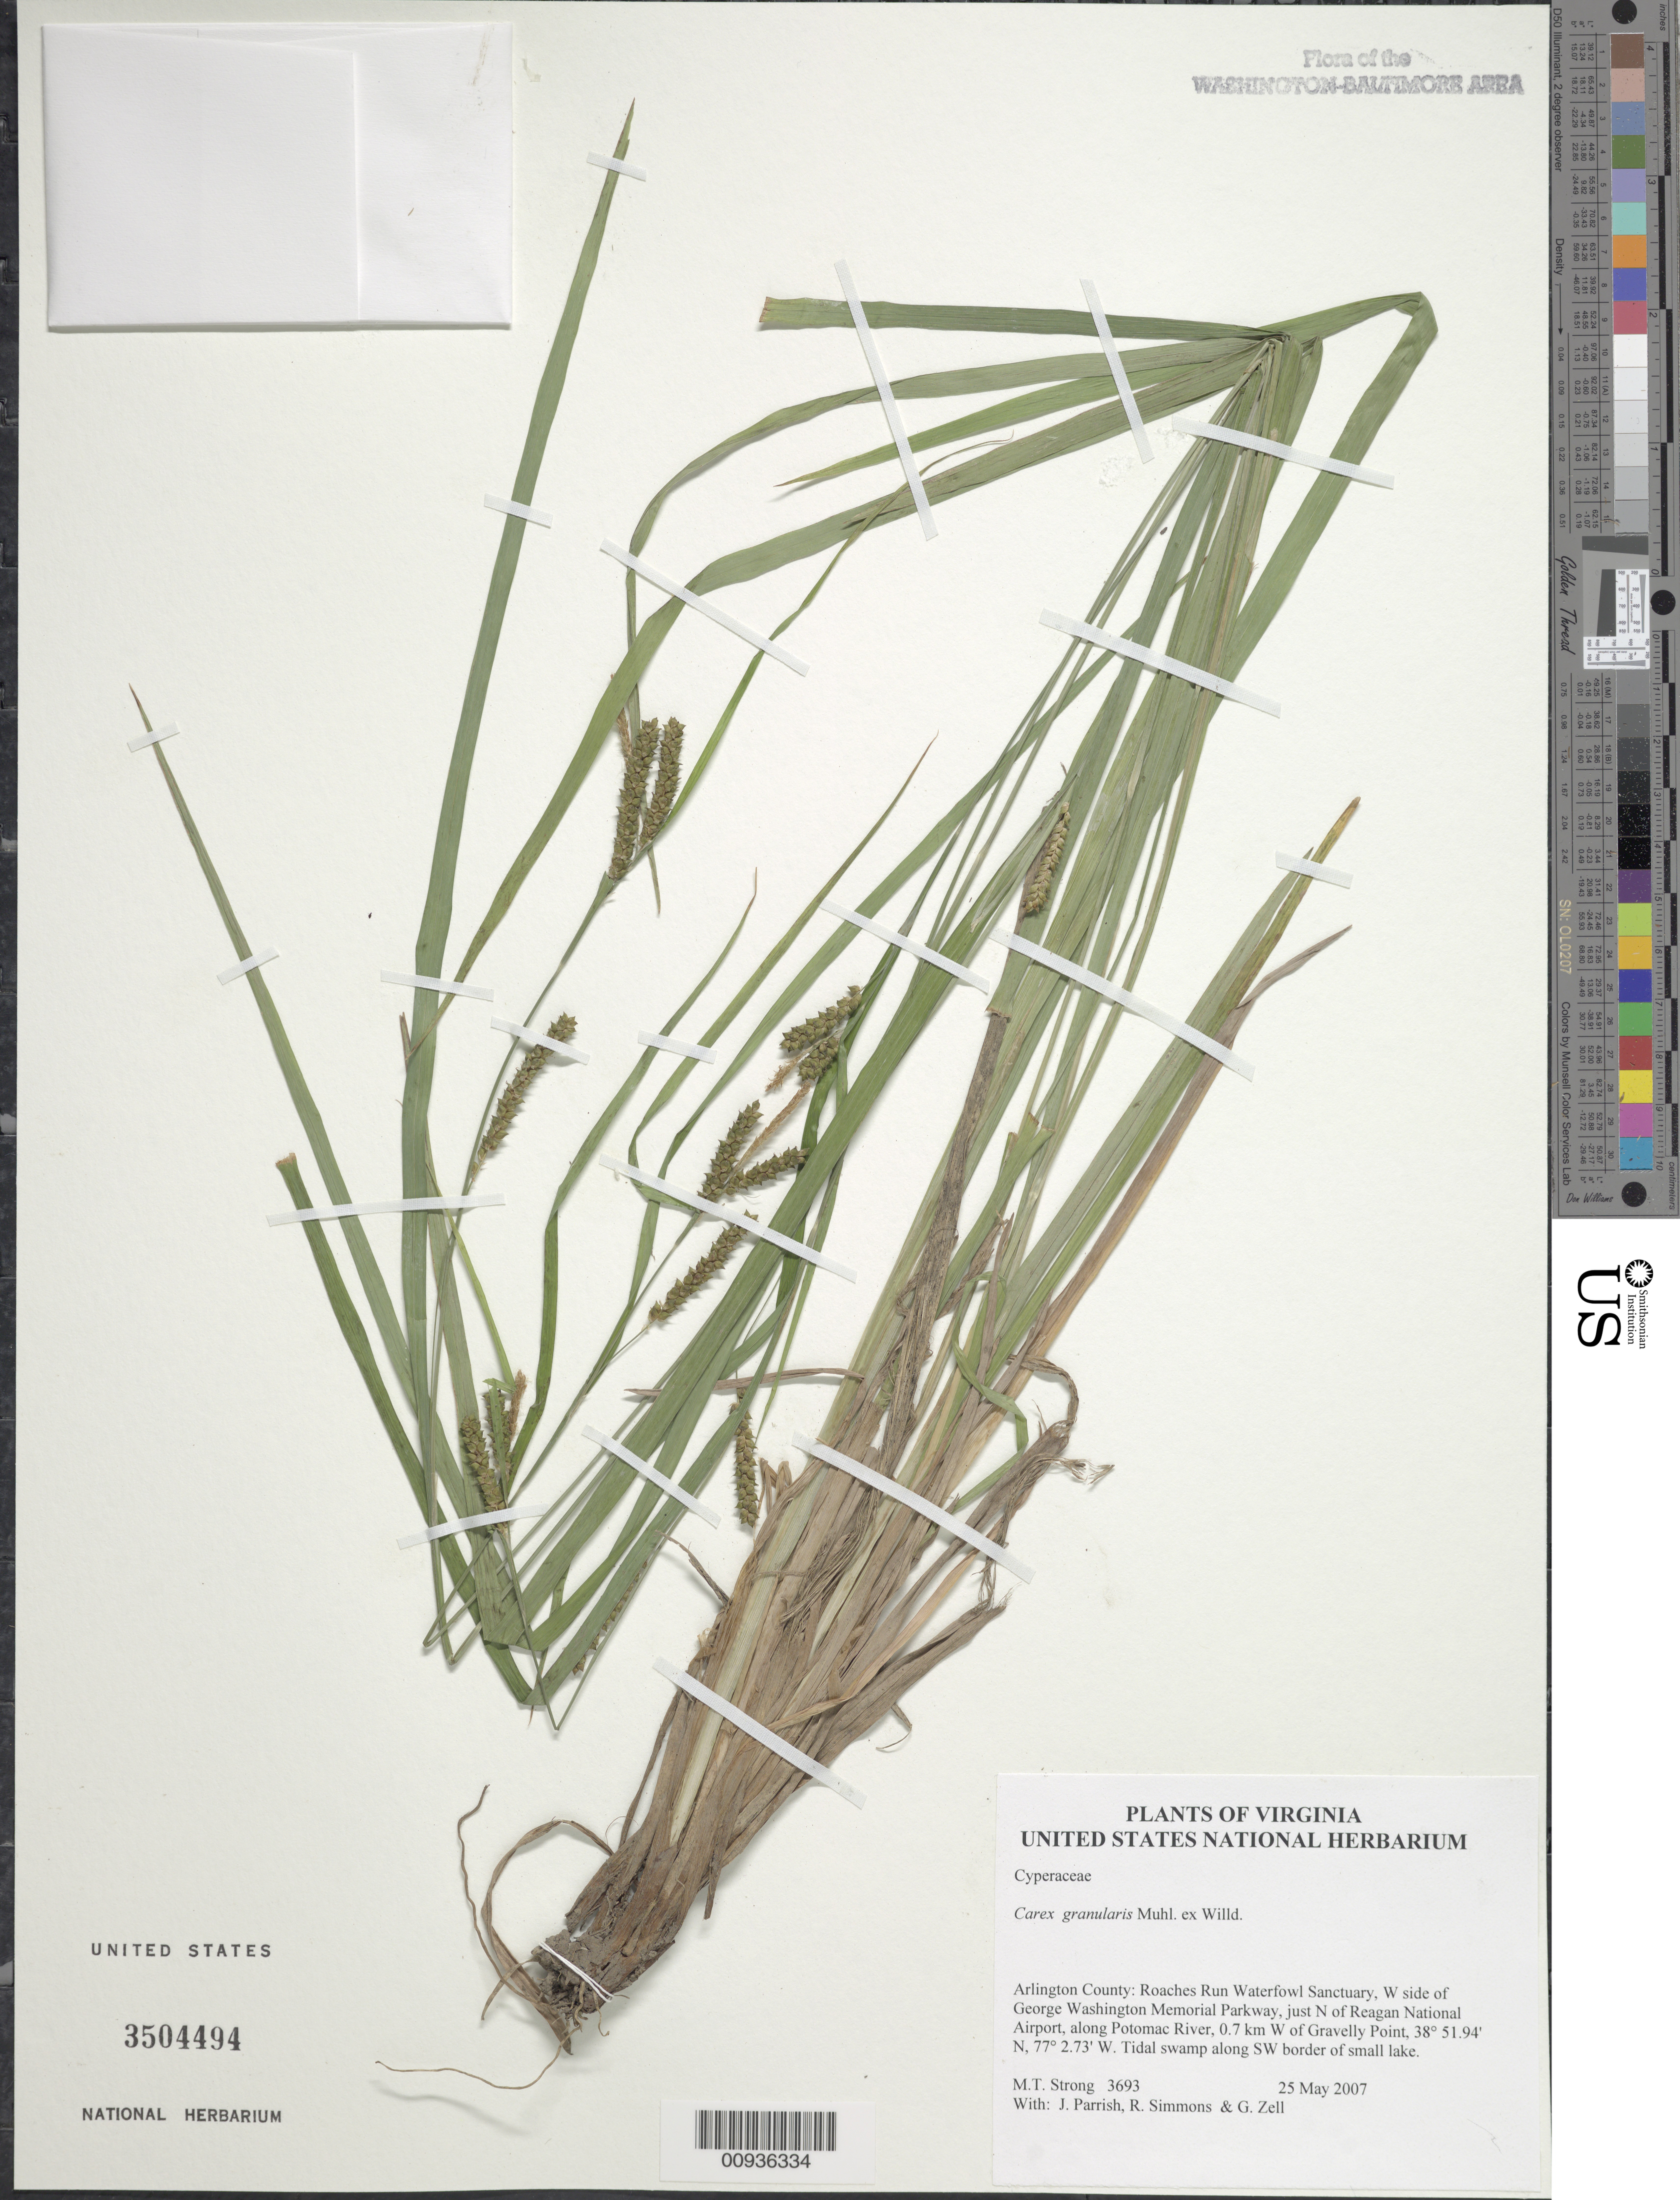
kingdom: Plantae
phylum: Tracheophyta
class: Liliopsida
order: Poales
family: Cyperaceae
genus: Carex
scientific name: Carex granularis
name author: Muhl. ex Willd.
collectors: M. T. Strong, J. Parrish, R. Simmons & G. Zell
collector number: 3693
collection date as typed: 11 Sep 2006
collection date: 2006-09-11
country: United States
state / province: Virginia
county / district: Arlington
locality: Roaches Run Waterfowl Sanctuary, W side of George Washington Memorial Parkway, just N of Reagan National Airport, along Potomac River, 0.7 km W of Gravelly Point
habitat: tidal swamp along SW border of small lake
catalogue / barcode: US 3504494